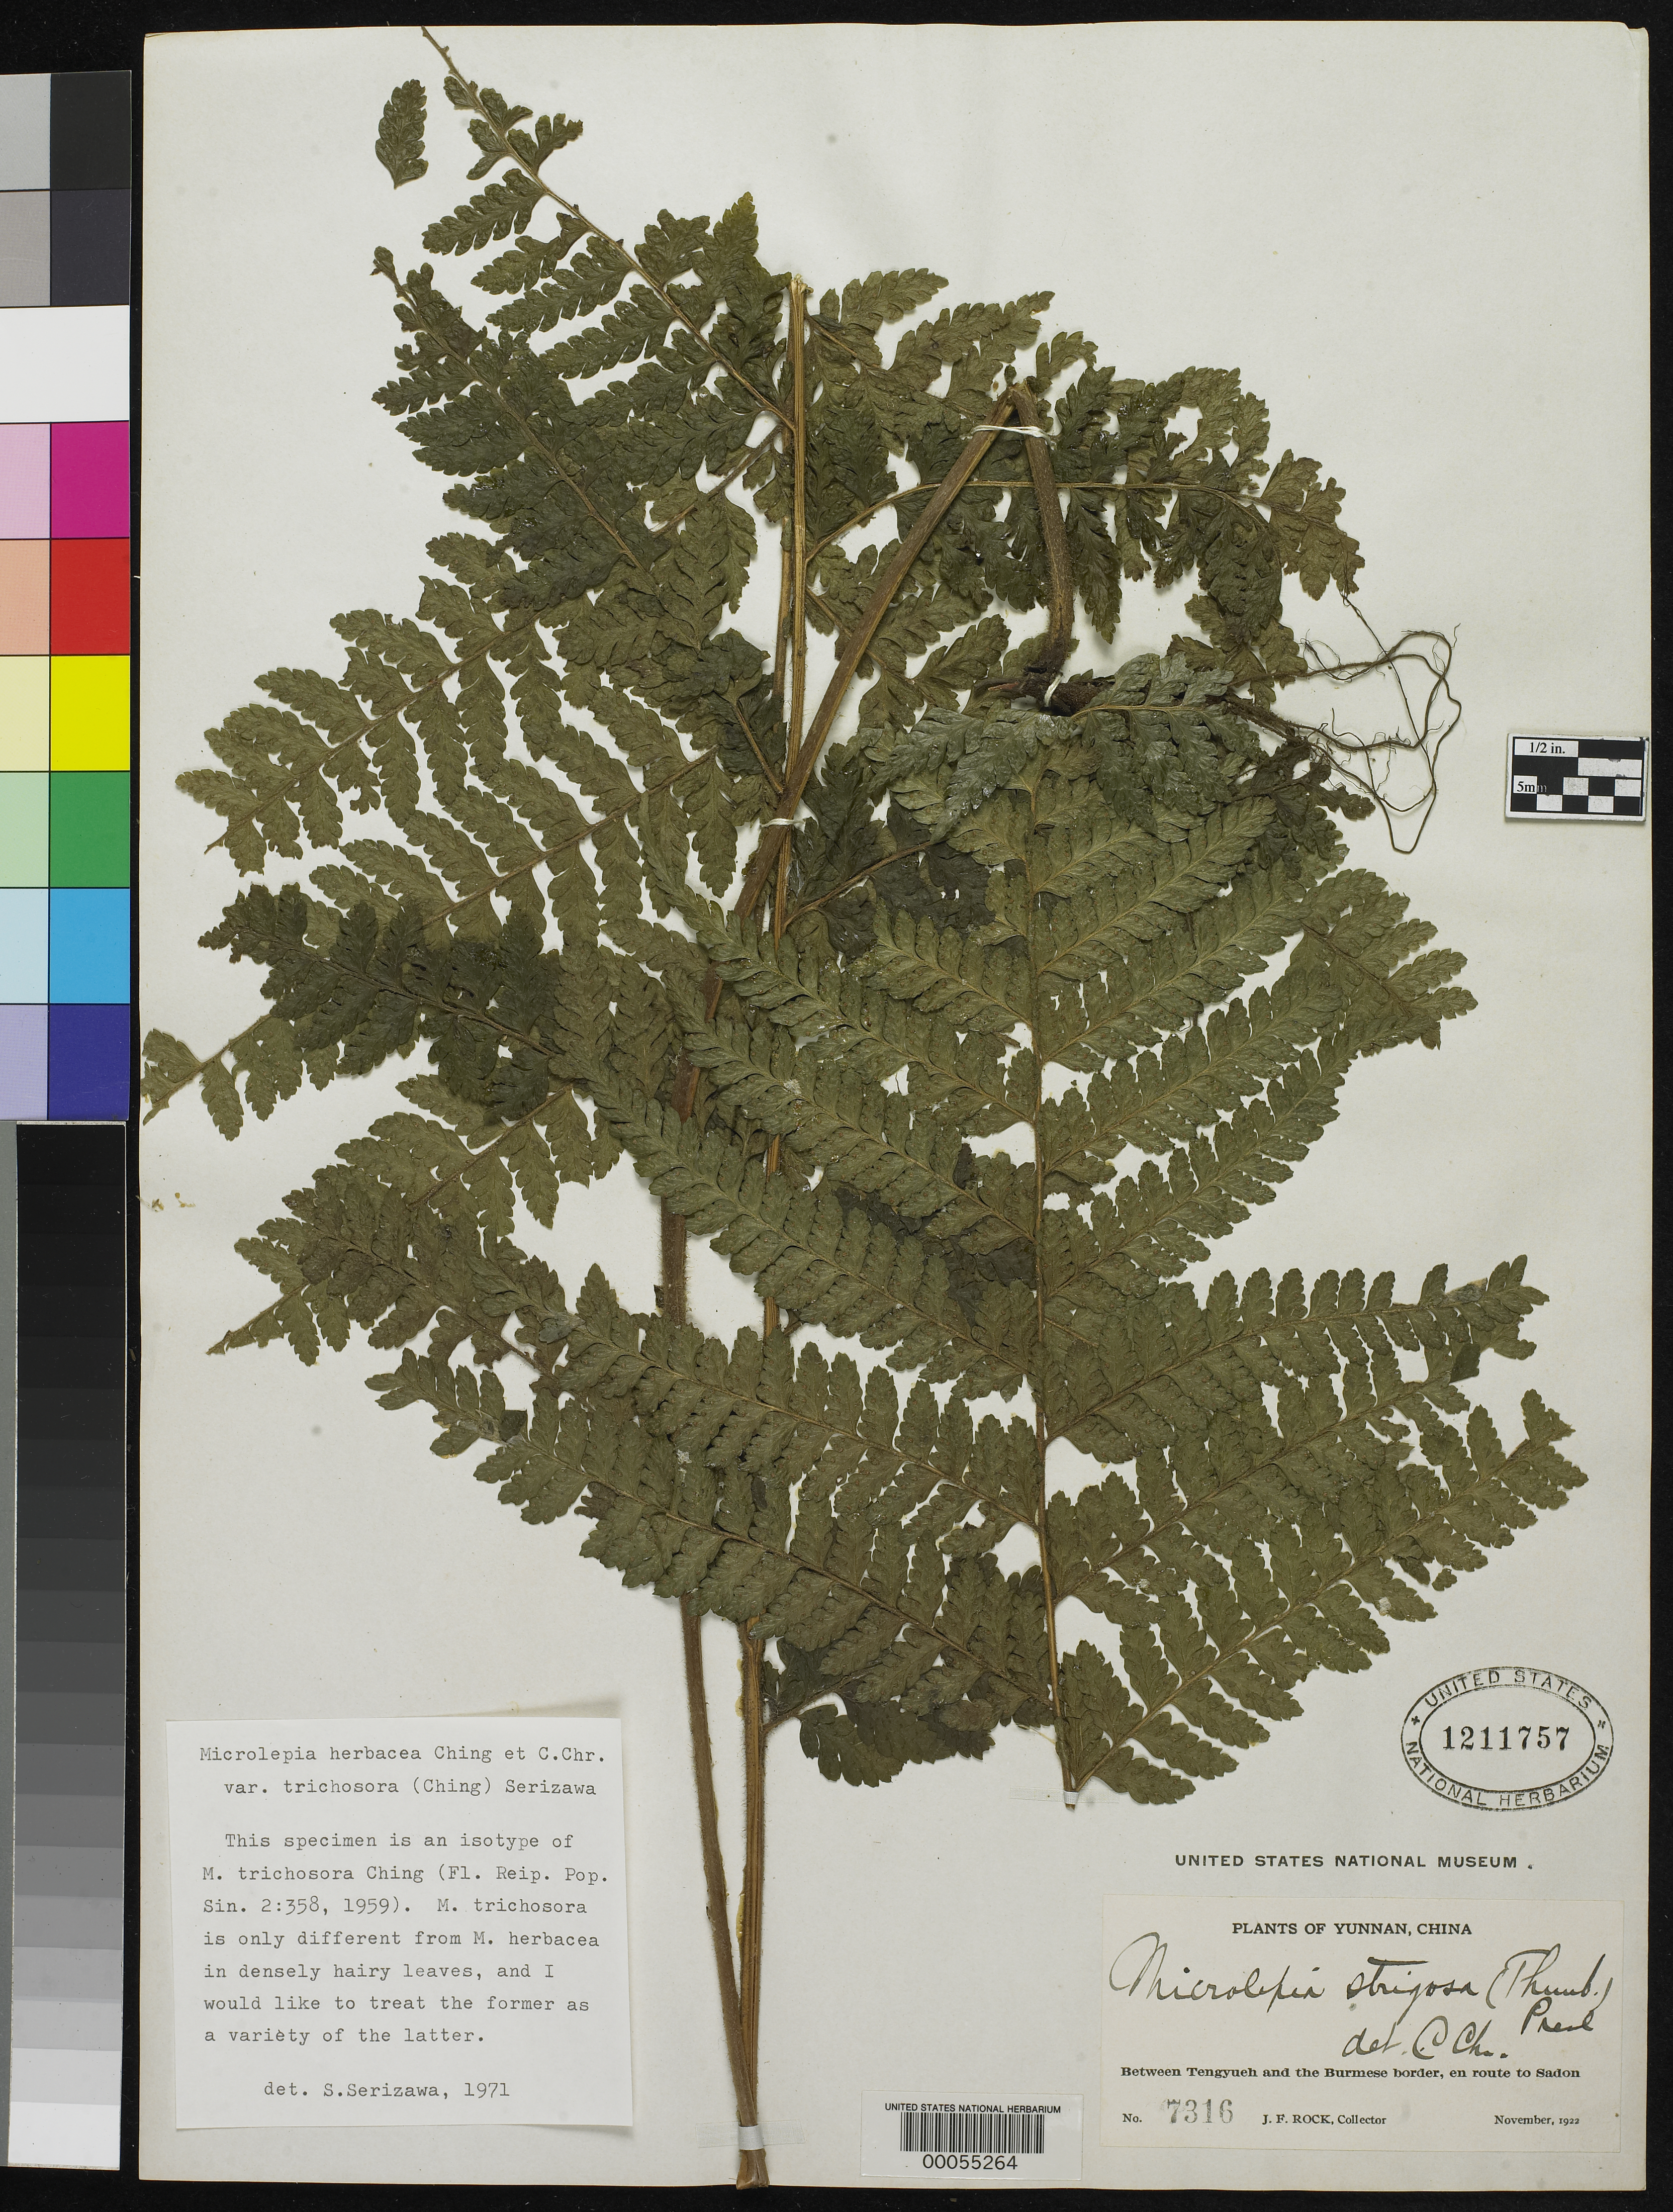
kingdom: Plantae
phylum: Tracheophyta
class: Polypodiopsida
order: Polypodiales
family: Dennstaedtiaceae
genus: Microlepia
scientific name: Microlepia trichosora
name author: Ching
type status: Isotype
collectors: J. F. Rock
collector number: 7316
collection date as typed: Nov 1922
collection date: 1922-11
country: China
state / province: Yunnan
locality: Between Tengyueh and the Burmese border, en route to Sadon.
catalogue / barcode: US 1211757